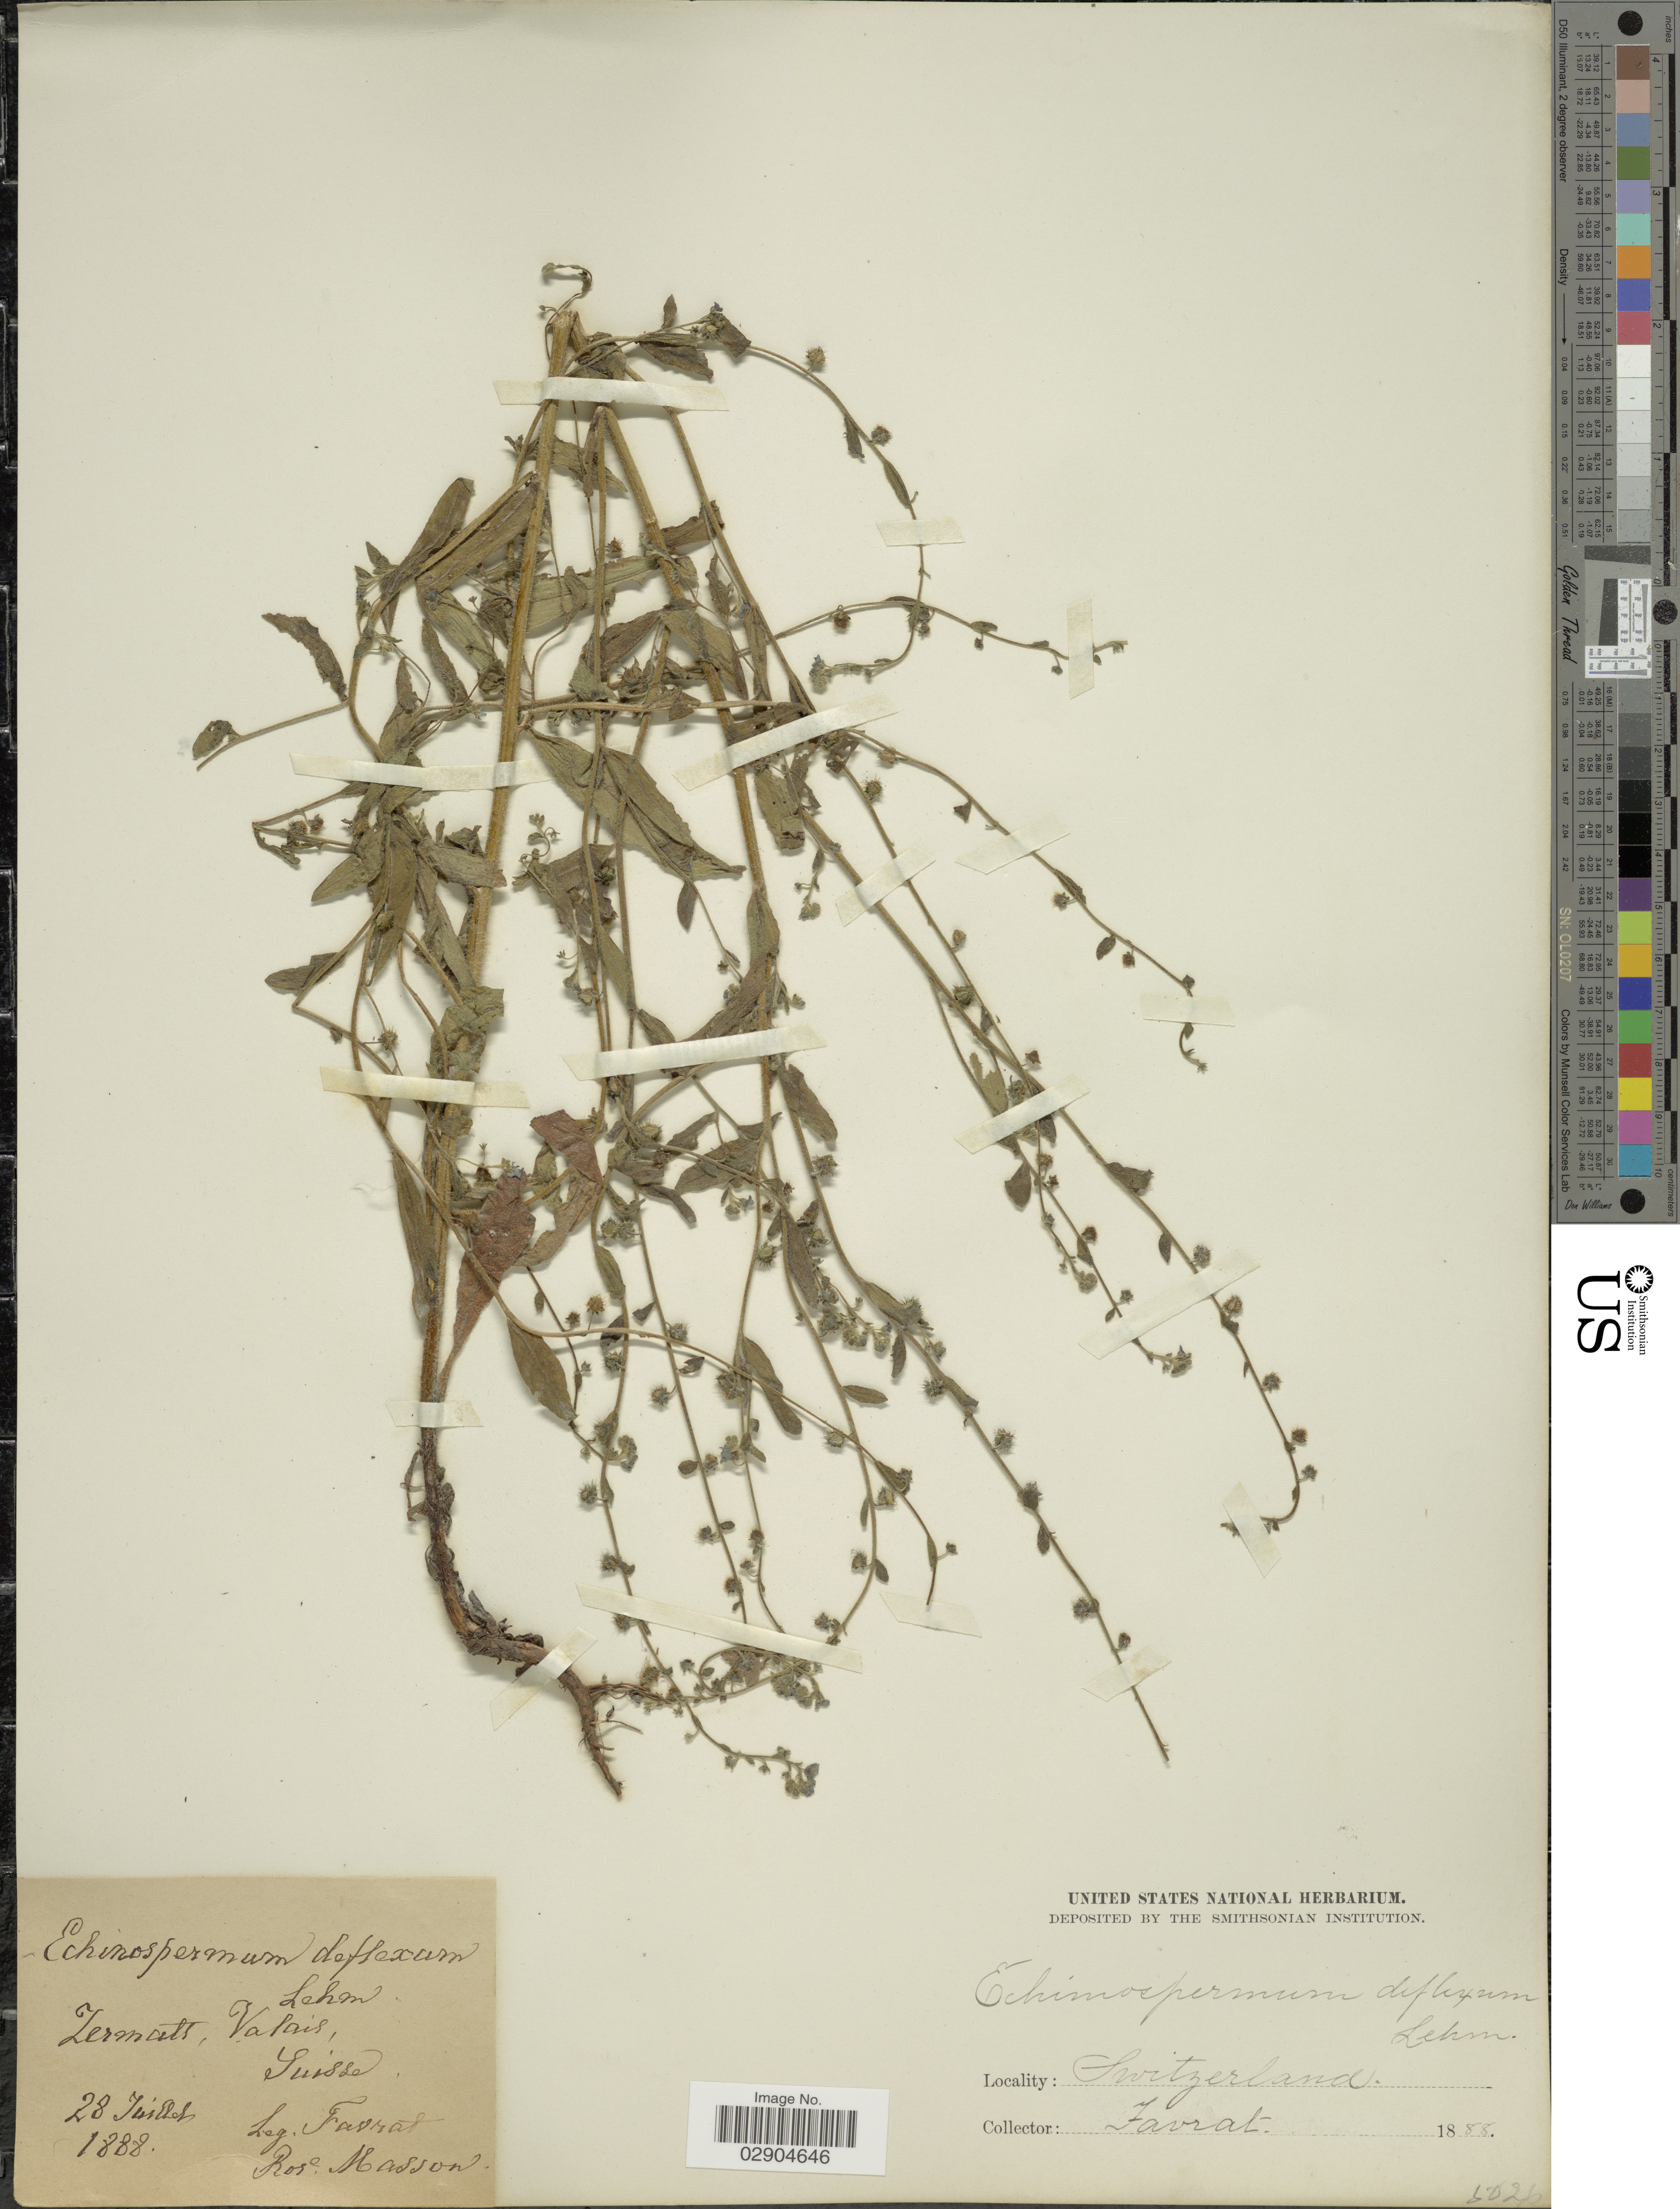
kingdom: Plantae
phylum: Tracheophyta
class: Magnoliopsida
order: Boraginales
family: Boraginaceae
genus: Lappula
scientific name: Lappula deflexa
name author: (Wahlenb.) Garcke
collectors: L. Favrat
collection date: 1888-07-28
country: Switzerland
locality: Zermatt, Valais, Suisse.